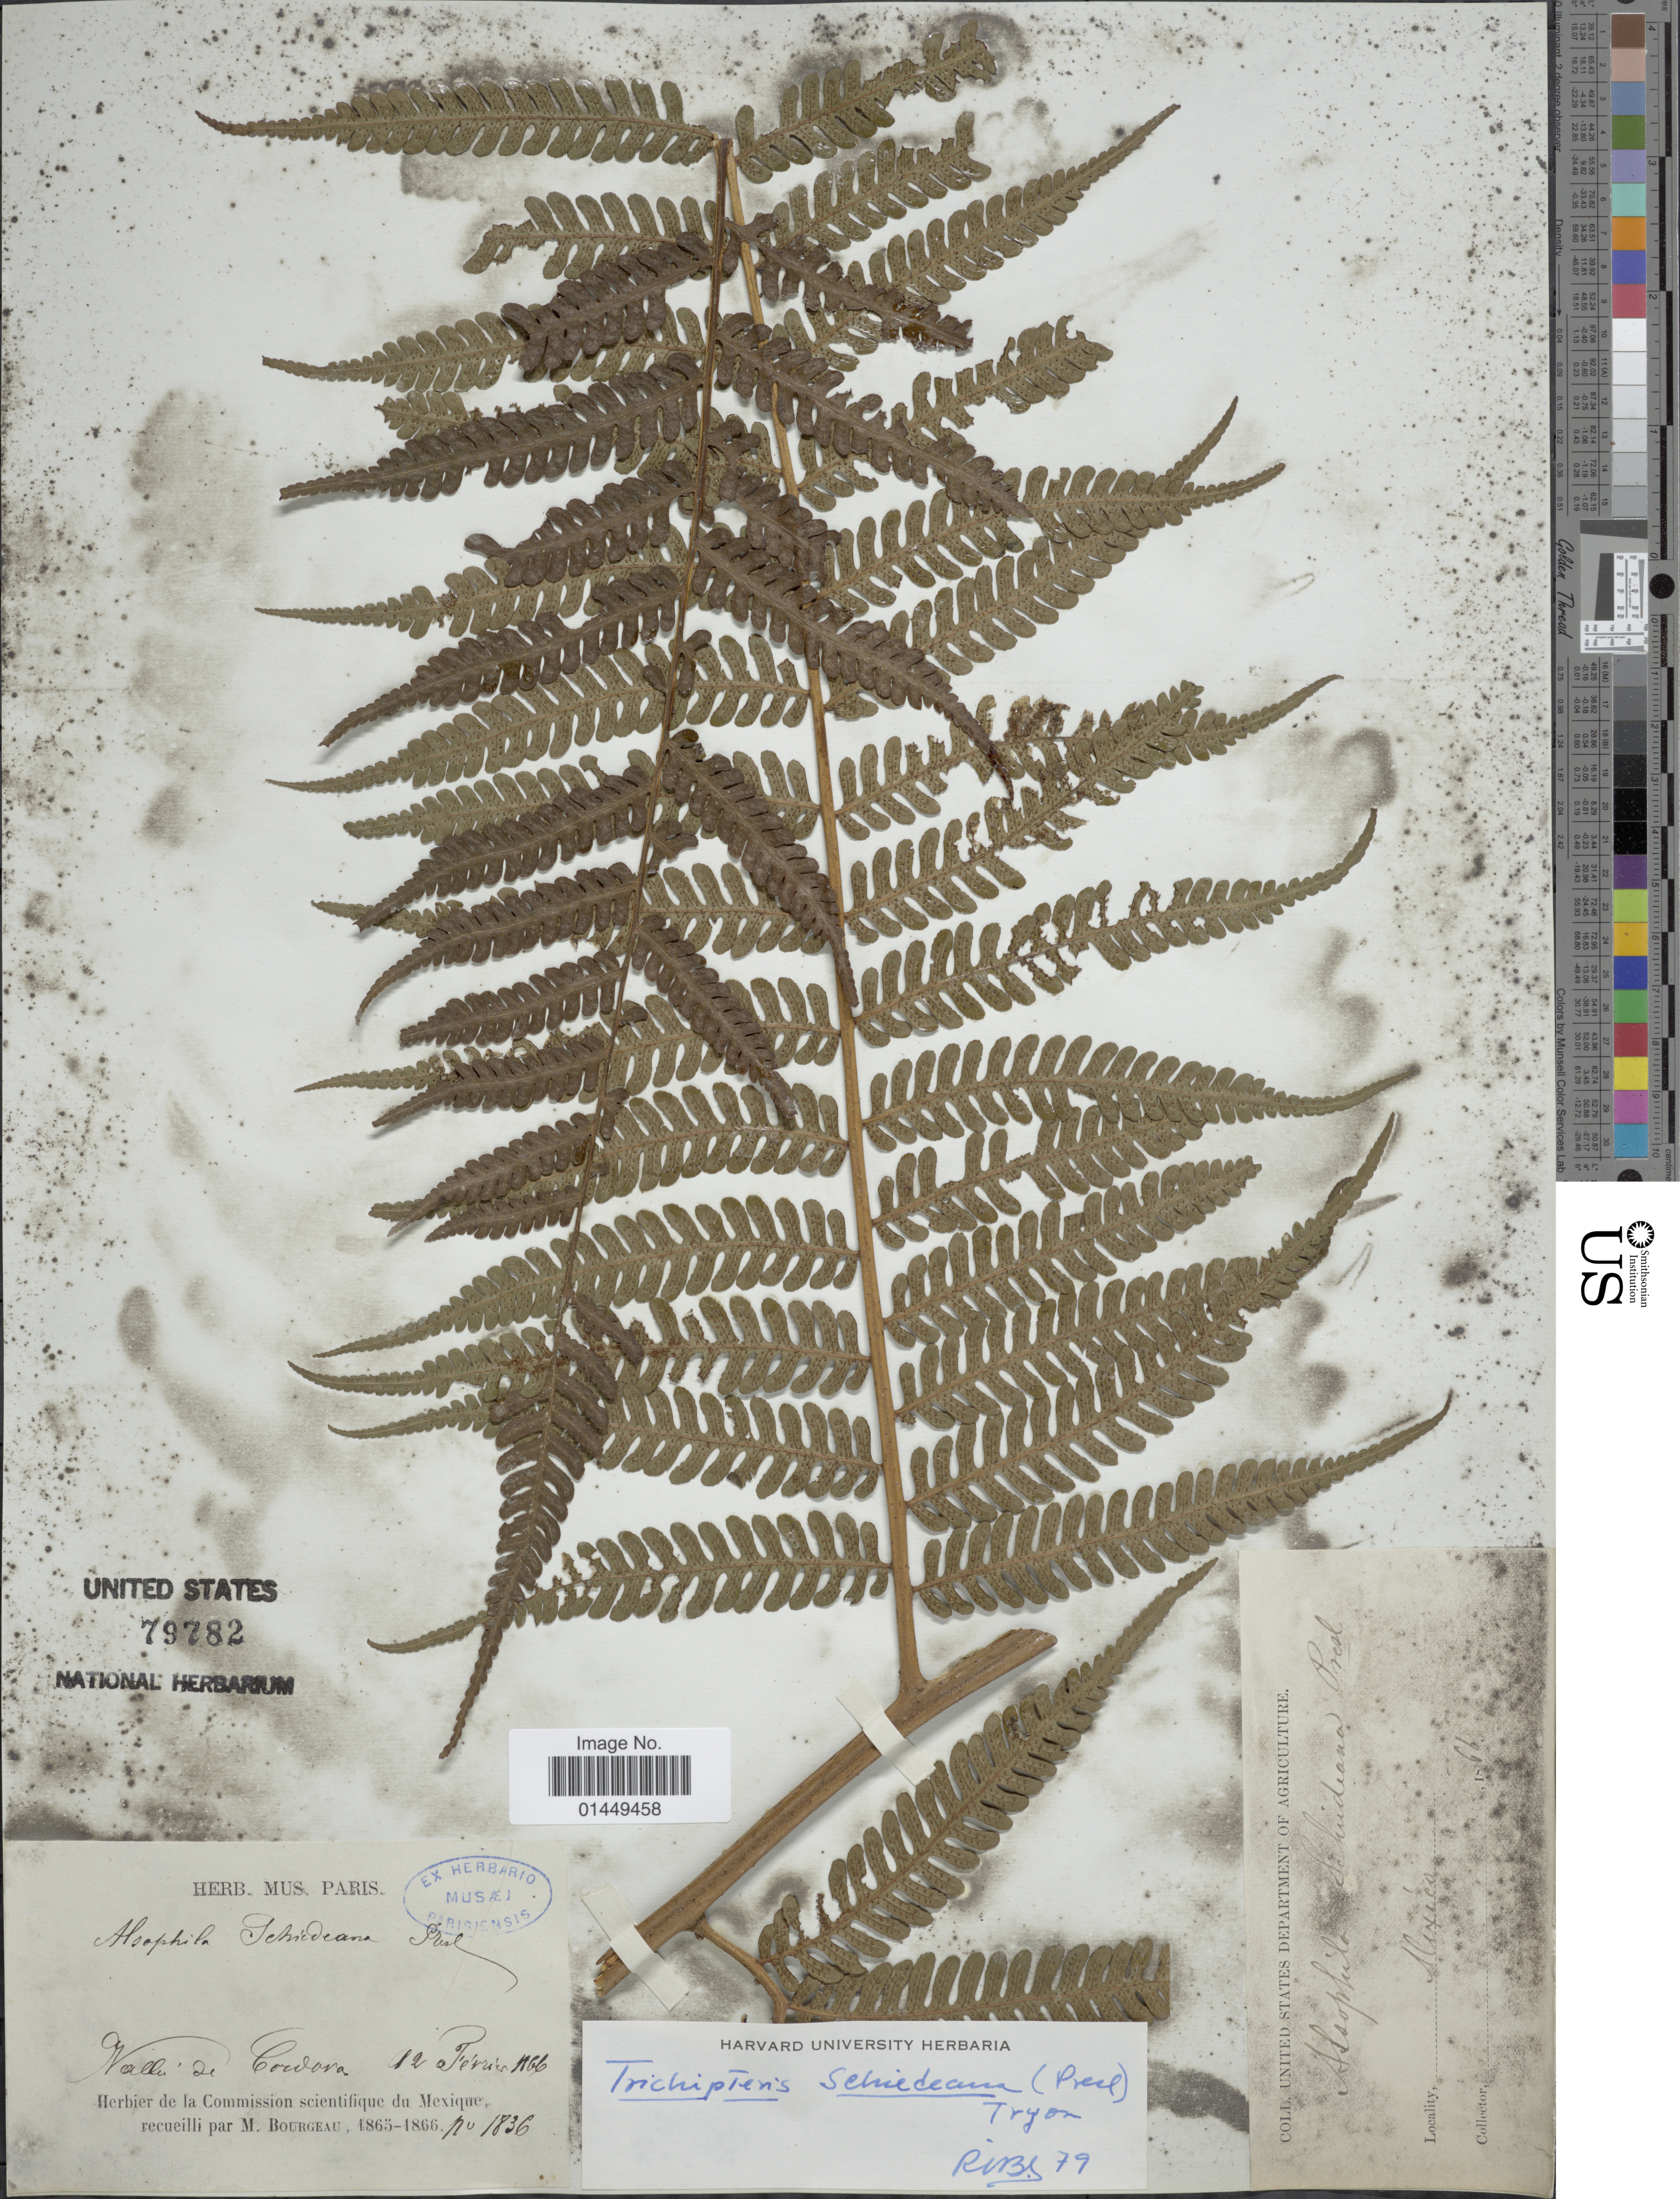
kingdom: Plantae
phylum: Tracheophyta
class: Polypodiopsida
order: Cyatheales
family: Cyatheaceae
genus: Cyathea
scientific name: Cyathea schiedeana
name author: (C. Presl) Domin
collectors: M. Bourgeau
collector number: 1836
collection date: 1866-02-12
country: Mexico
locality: Valle de Cordova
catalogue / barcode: US 79782